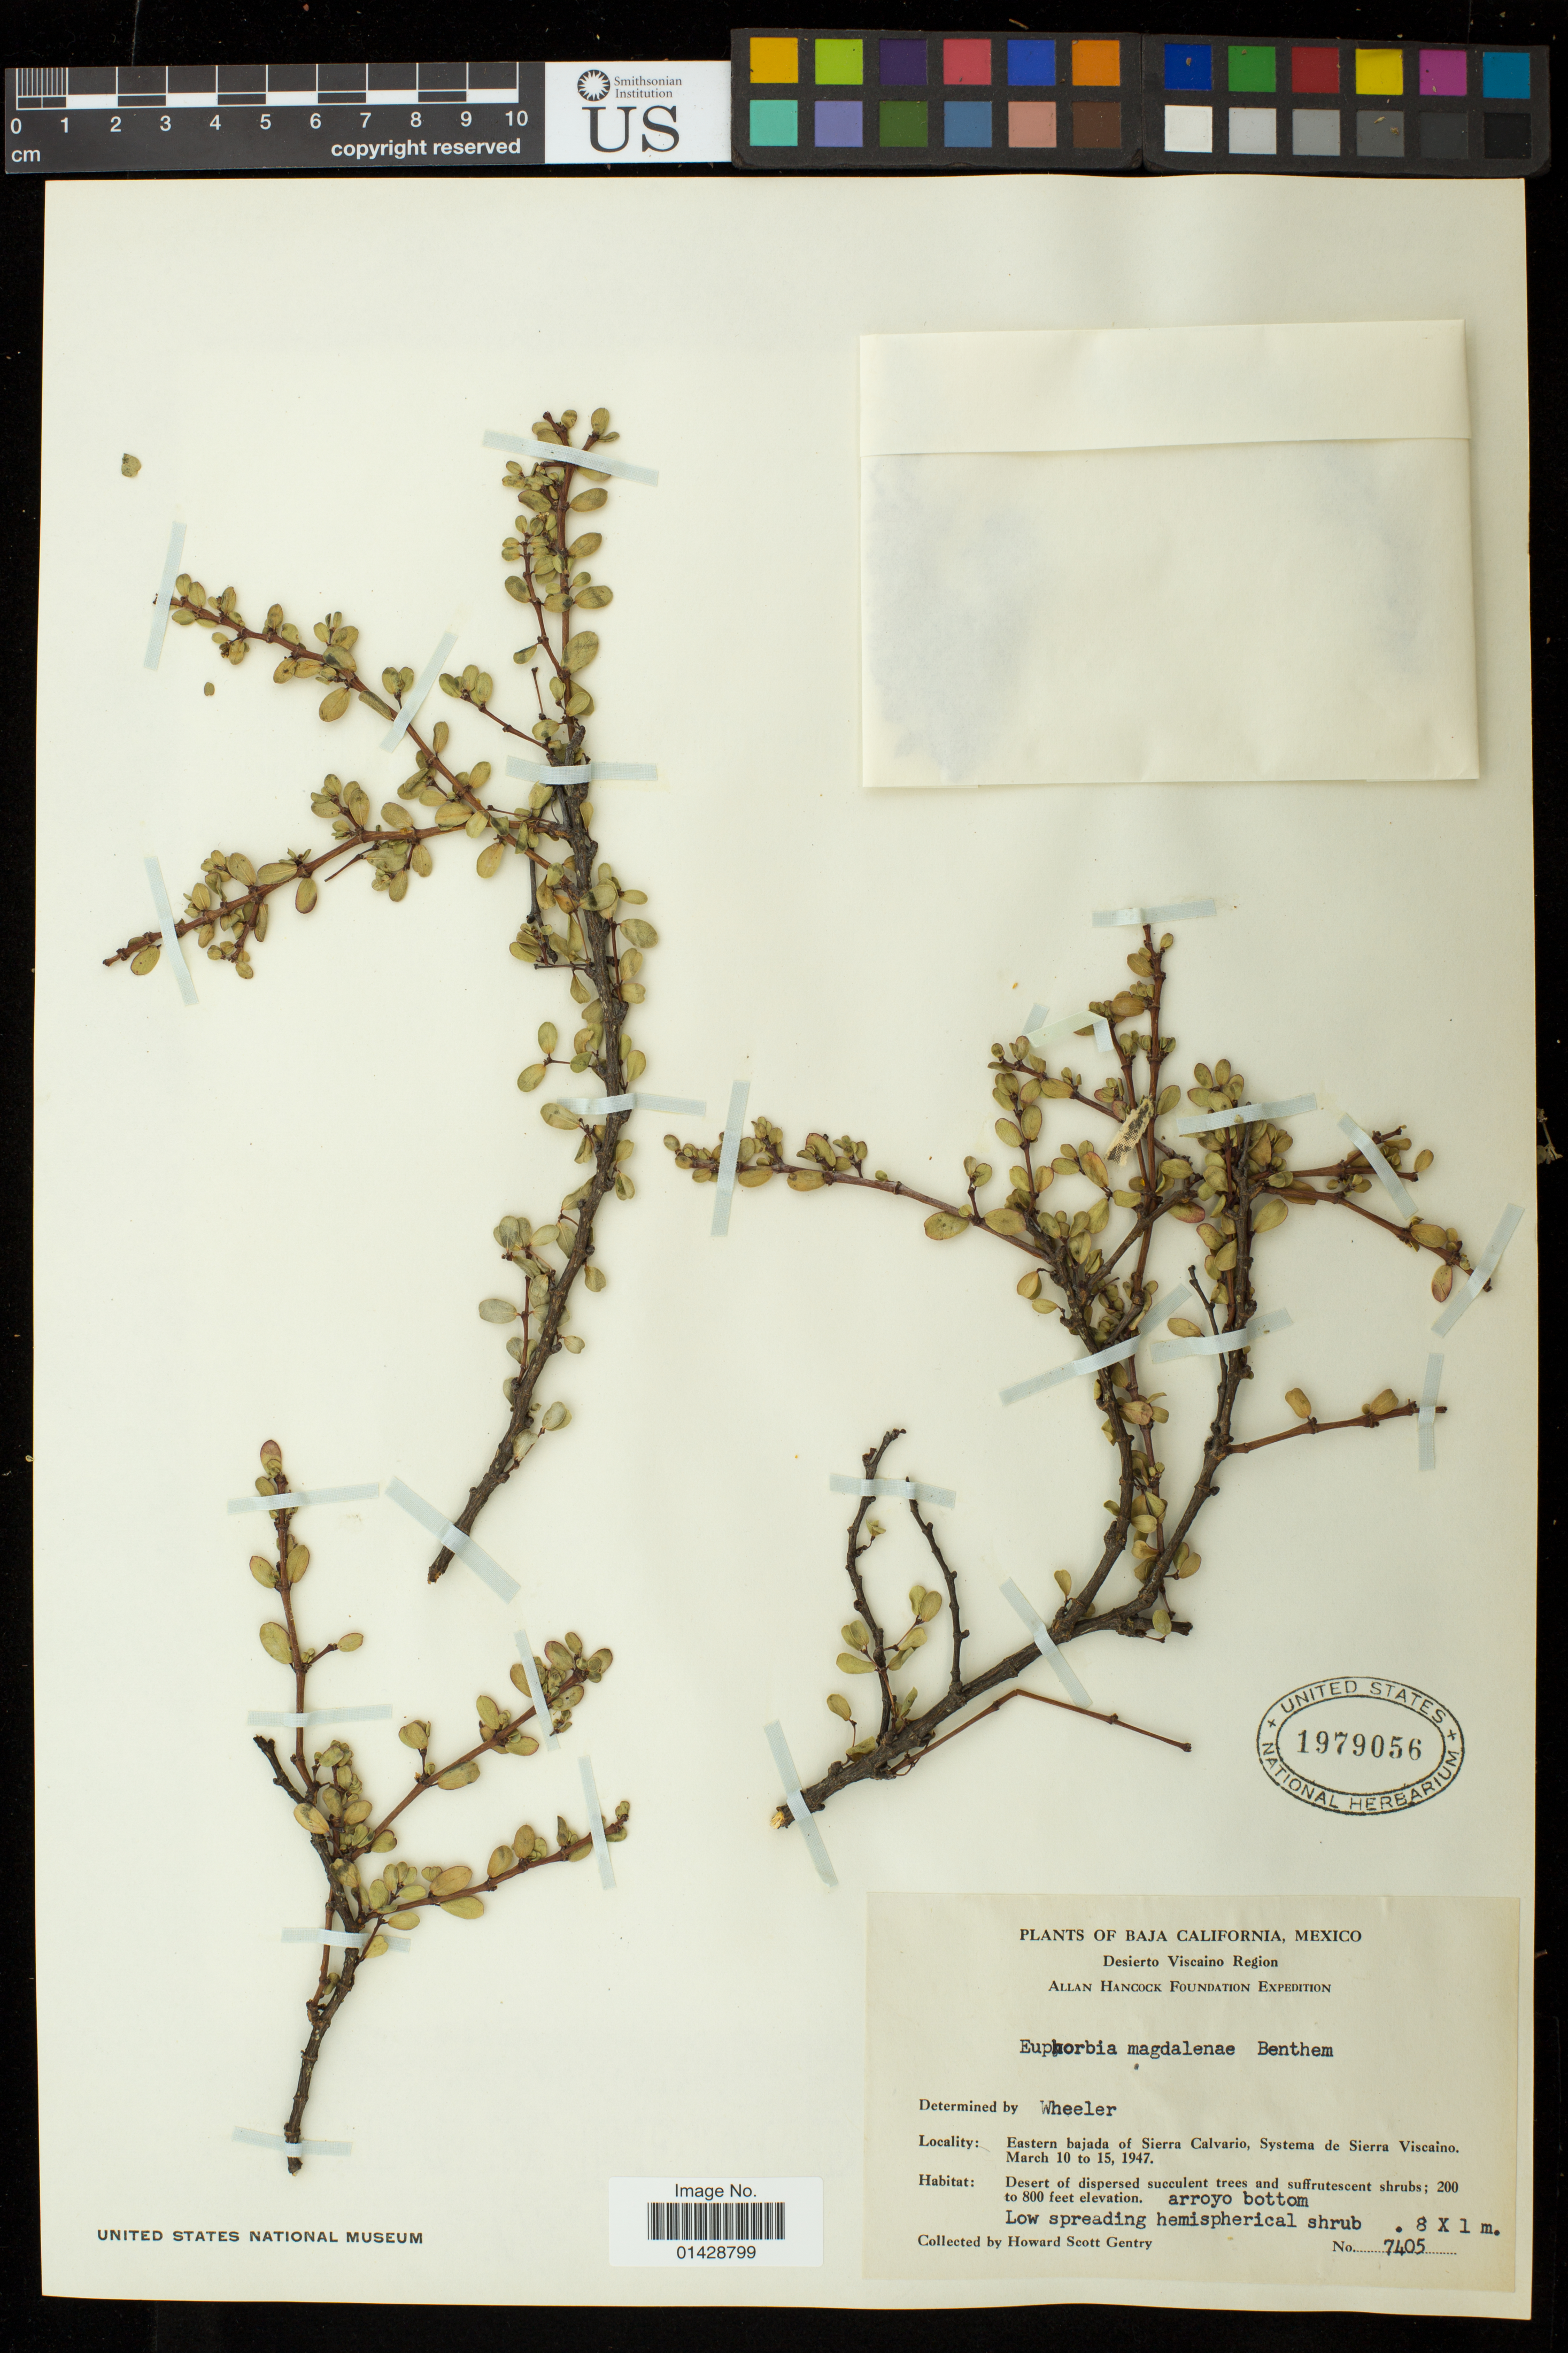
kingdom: Plantae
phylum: Tracheophyta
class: Magnoliopsida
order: Malpighiales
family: Euphorbiaceae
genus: Euphorbia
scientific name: Euphorbia magdalenae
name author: Benth.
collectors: H. S. Gentry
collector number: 7405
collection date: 1947-03-10/1947-03-15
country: Mexico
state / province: Baja California Sur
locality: Desierto Viscaino Region; Eastern bajada of Sierra Calvario, Systema de Sierra Viscaino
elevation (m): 61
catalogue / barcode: US 1979056